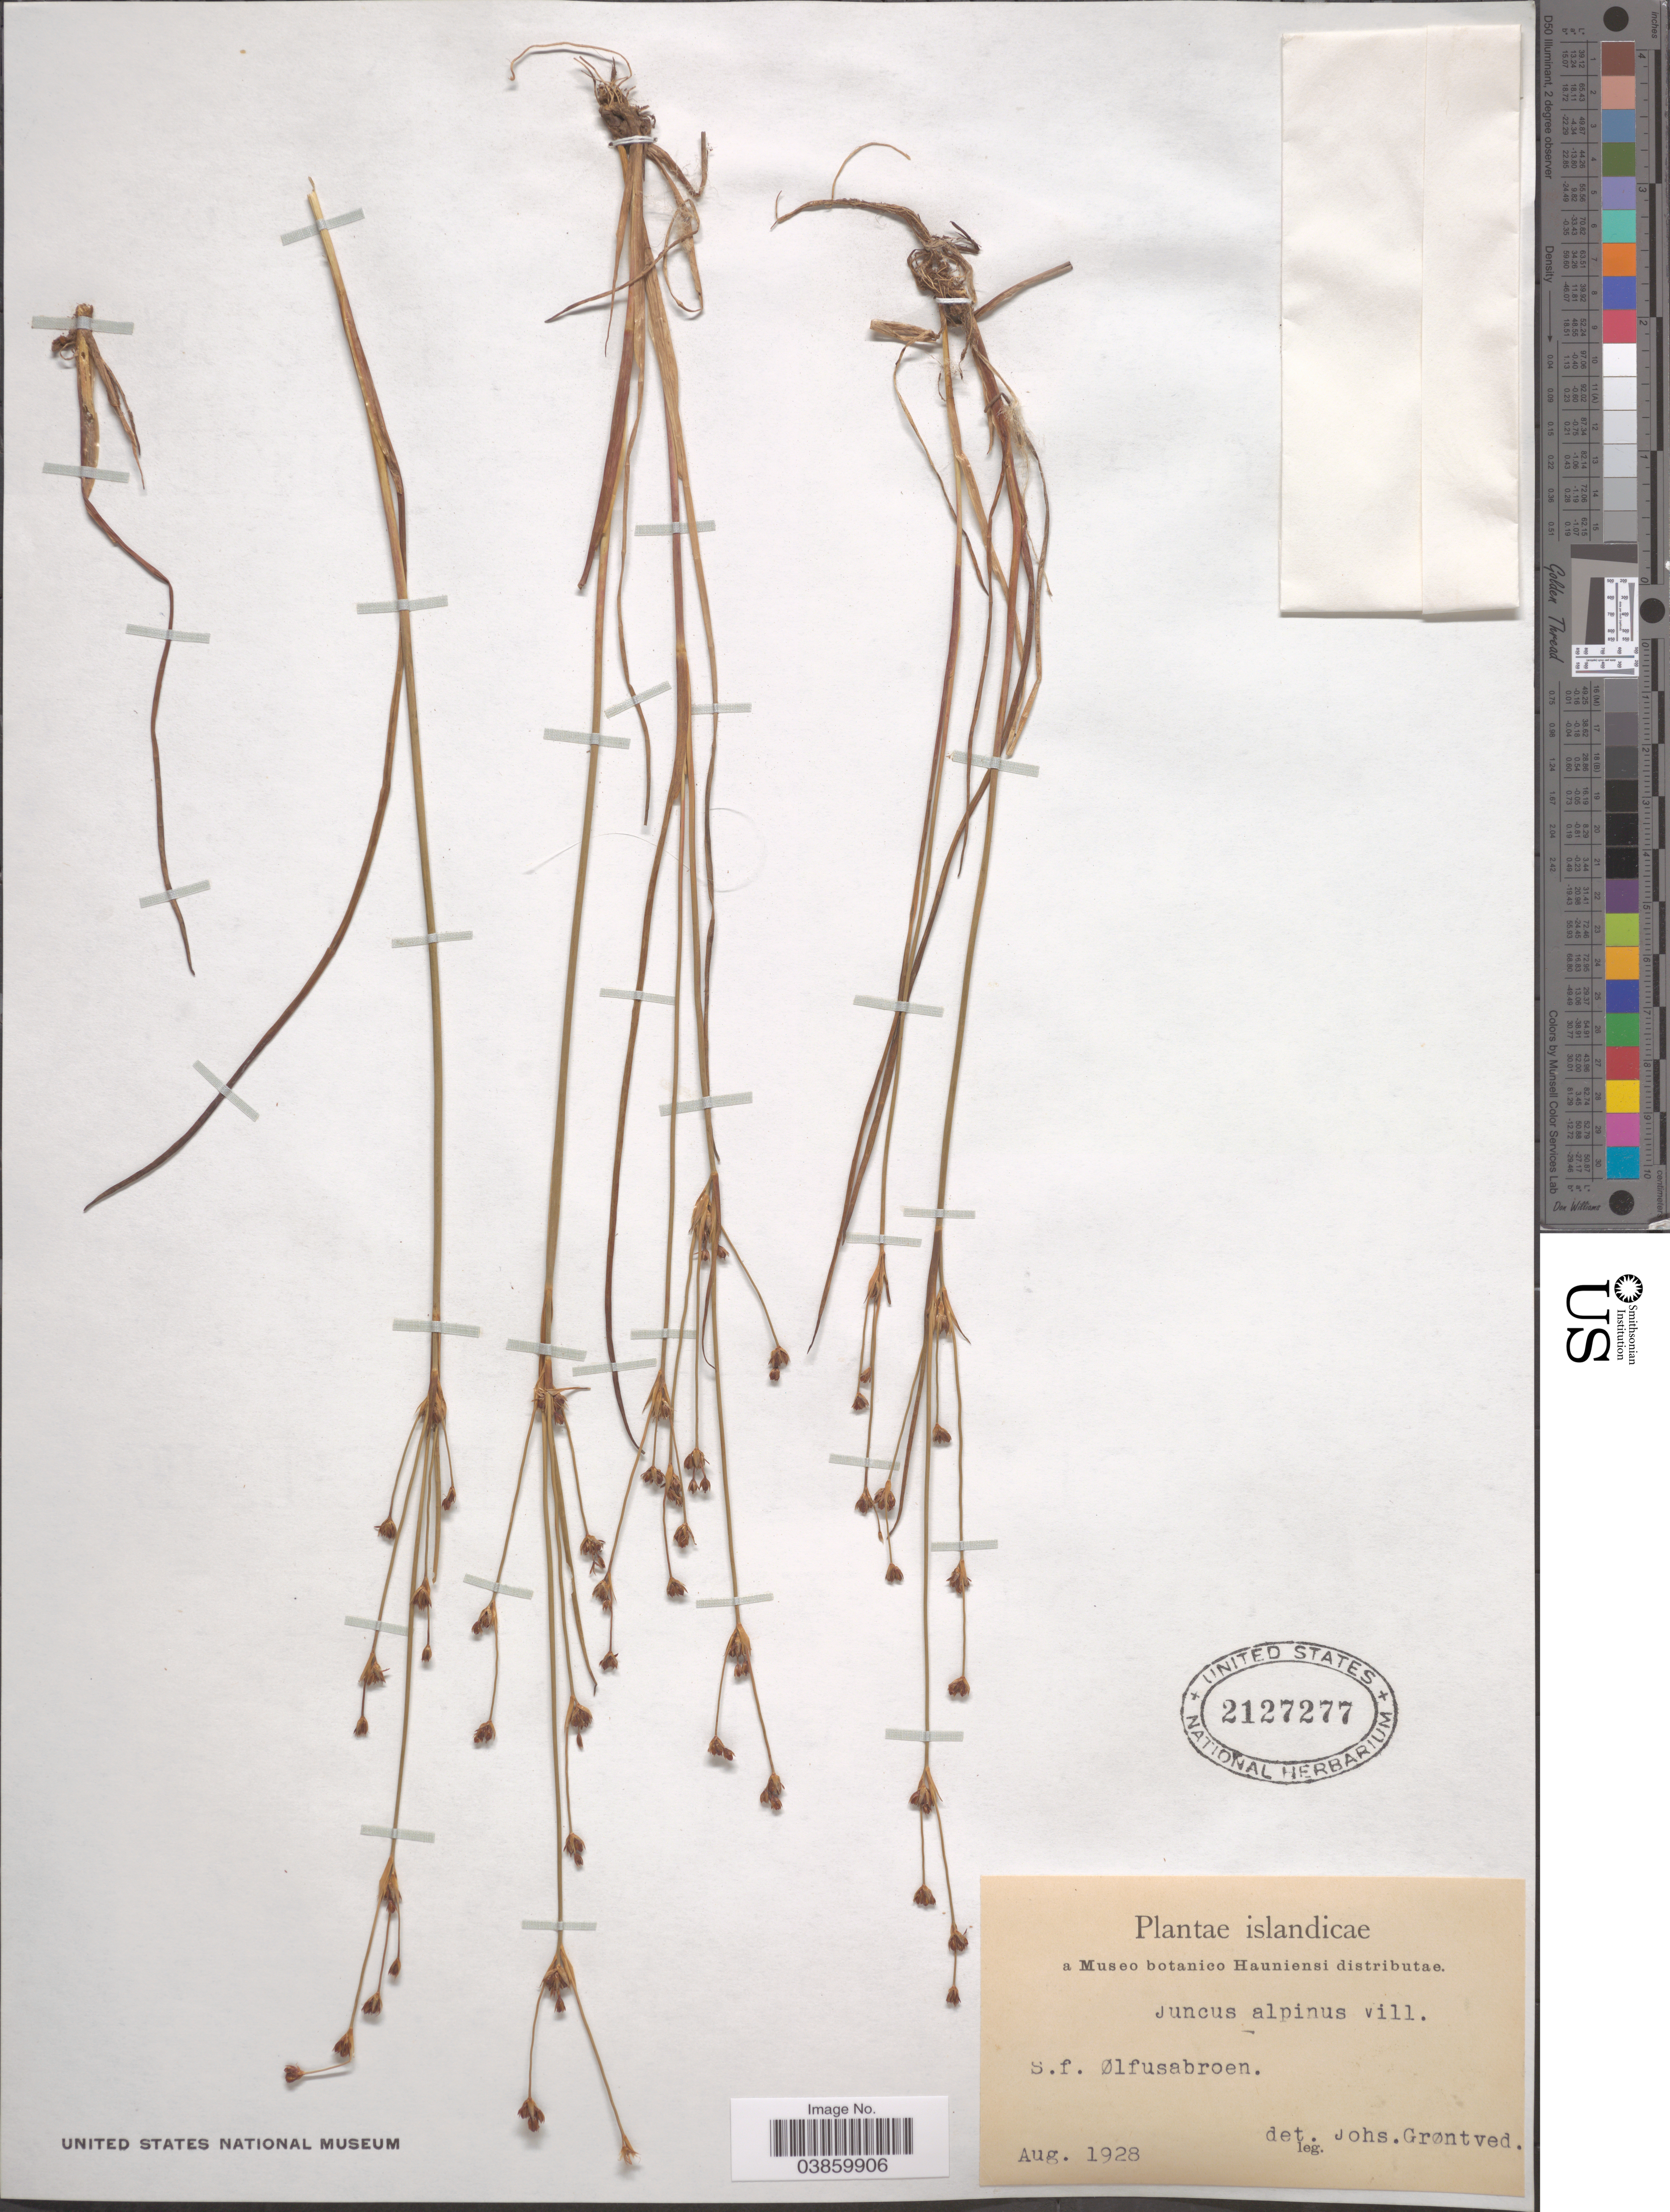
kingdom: Plantae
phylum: Tracheophyta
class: Liliopsida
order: Poales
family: Juncaceae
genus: Juncus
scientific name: Juncus alpinus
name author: Vill.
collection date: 1928-08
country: Iceland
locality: Islandicae. S. F. Ølfusabroen.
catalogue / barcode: US 2127277